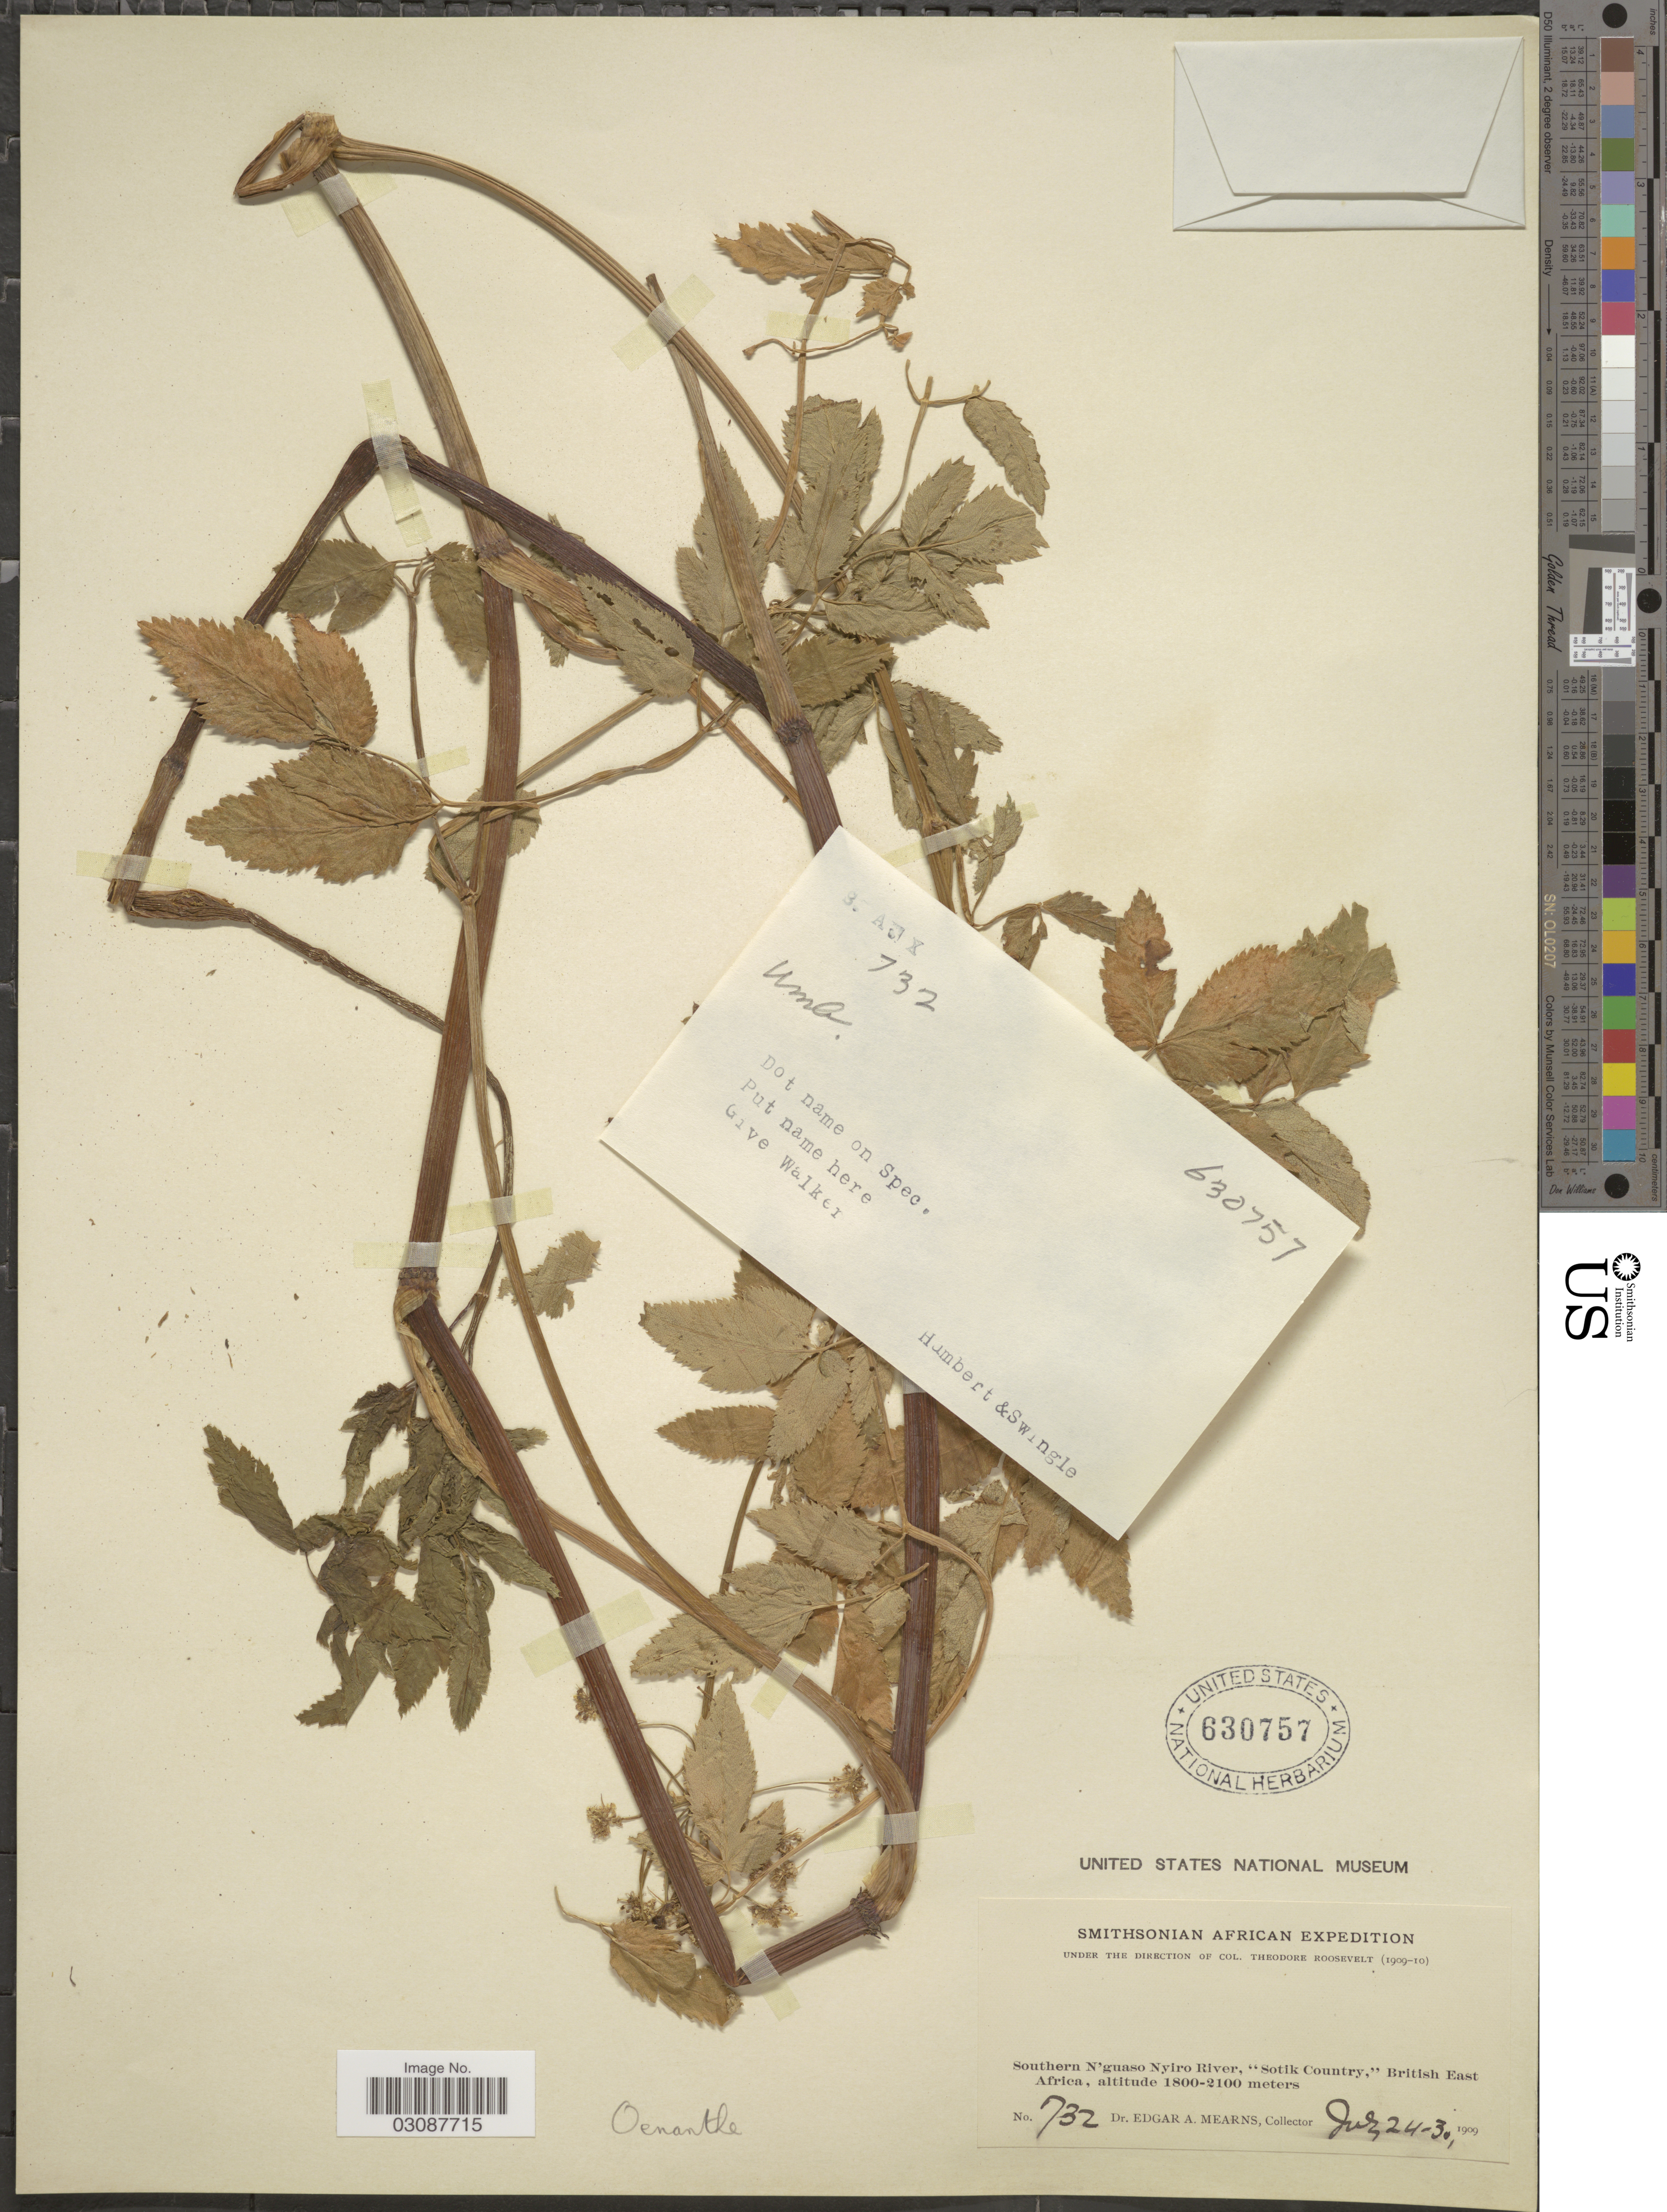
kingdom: Plantae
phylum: Tracheophyta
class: Magnoliopsida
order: Apiales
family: Apiaceae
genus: Oenanthe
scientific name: Oenanthe sp.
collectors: E. A. Mearns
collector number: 732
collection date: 1909-07-24/1909-07-30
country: Kenya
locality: Southern N'guaso Nyiro River "Sotik Country", British East Africa.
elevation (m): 1800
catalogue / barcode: US 630757